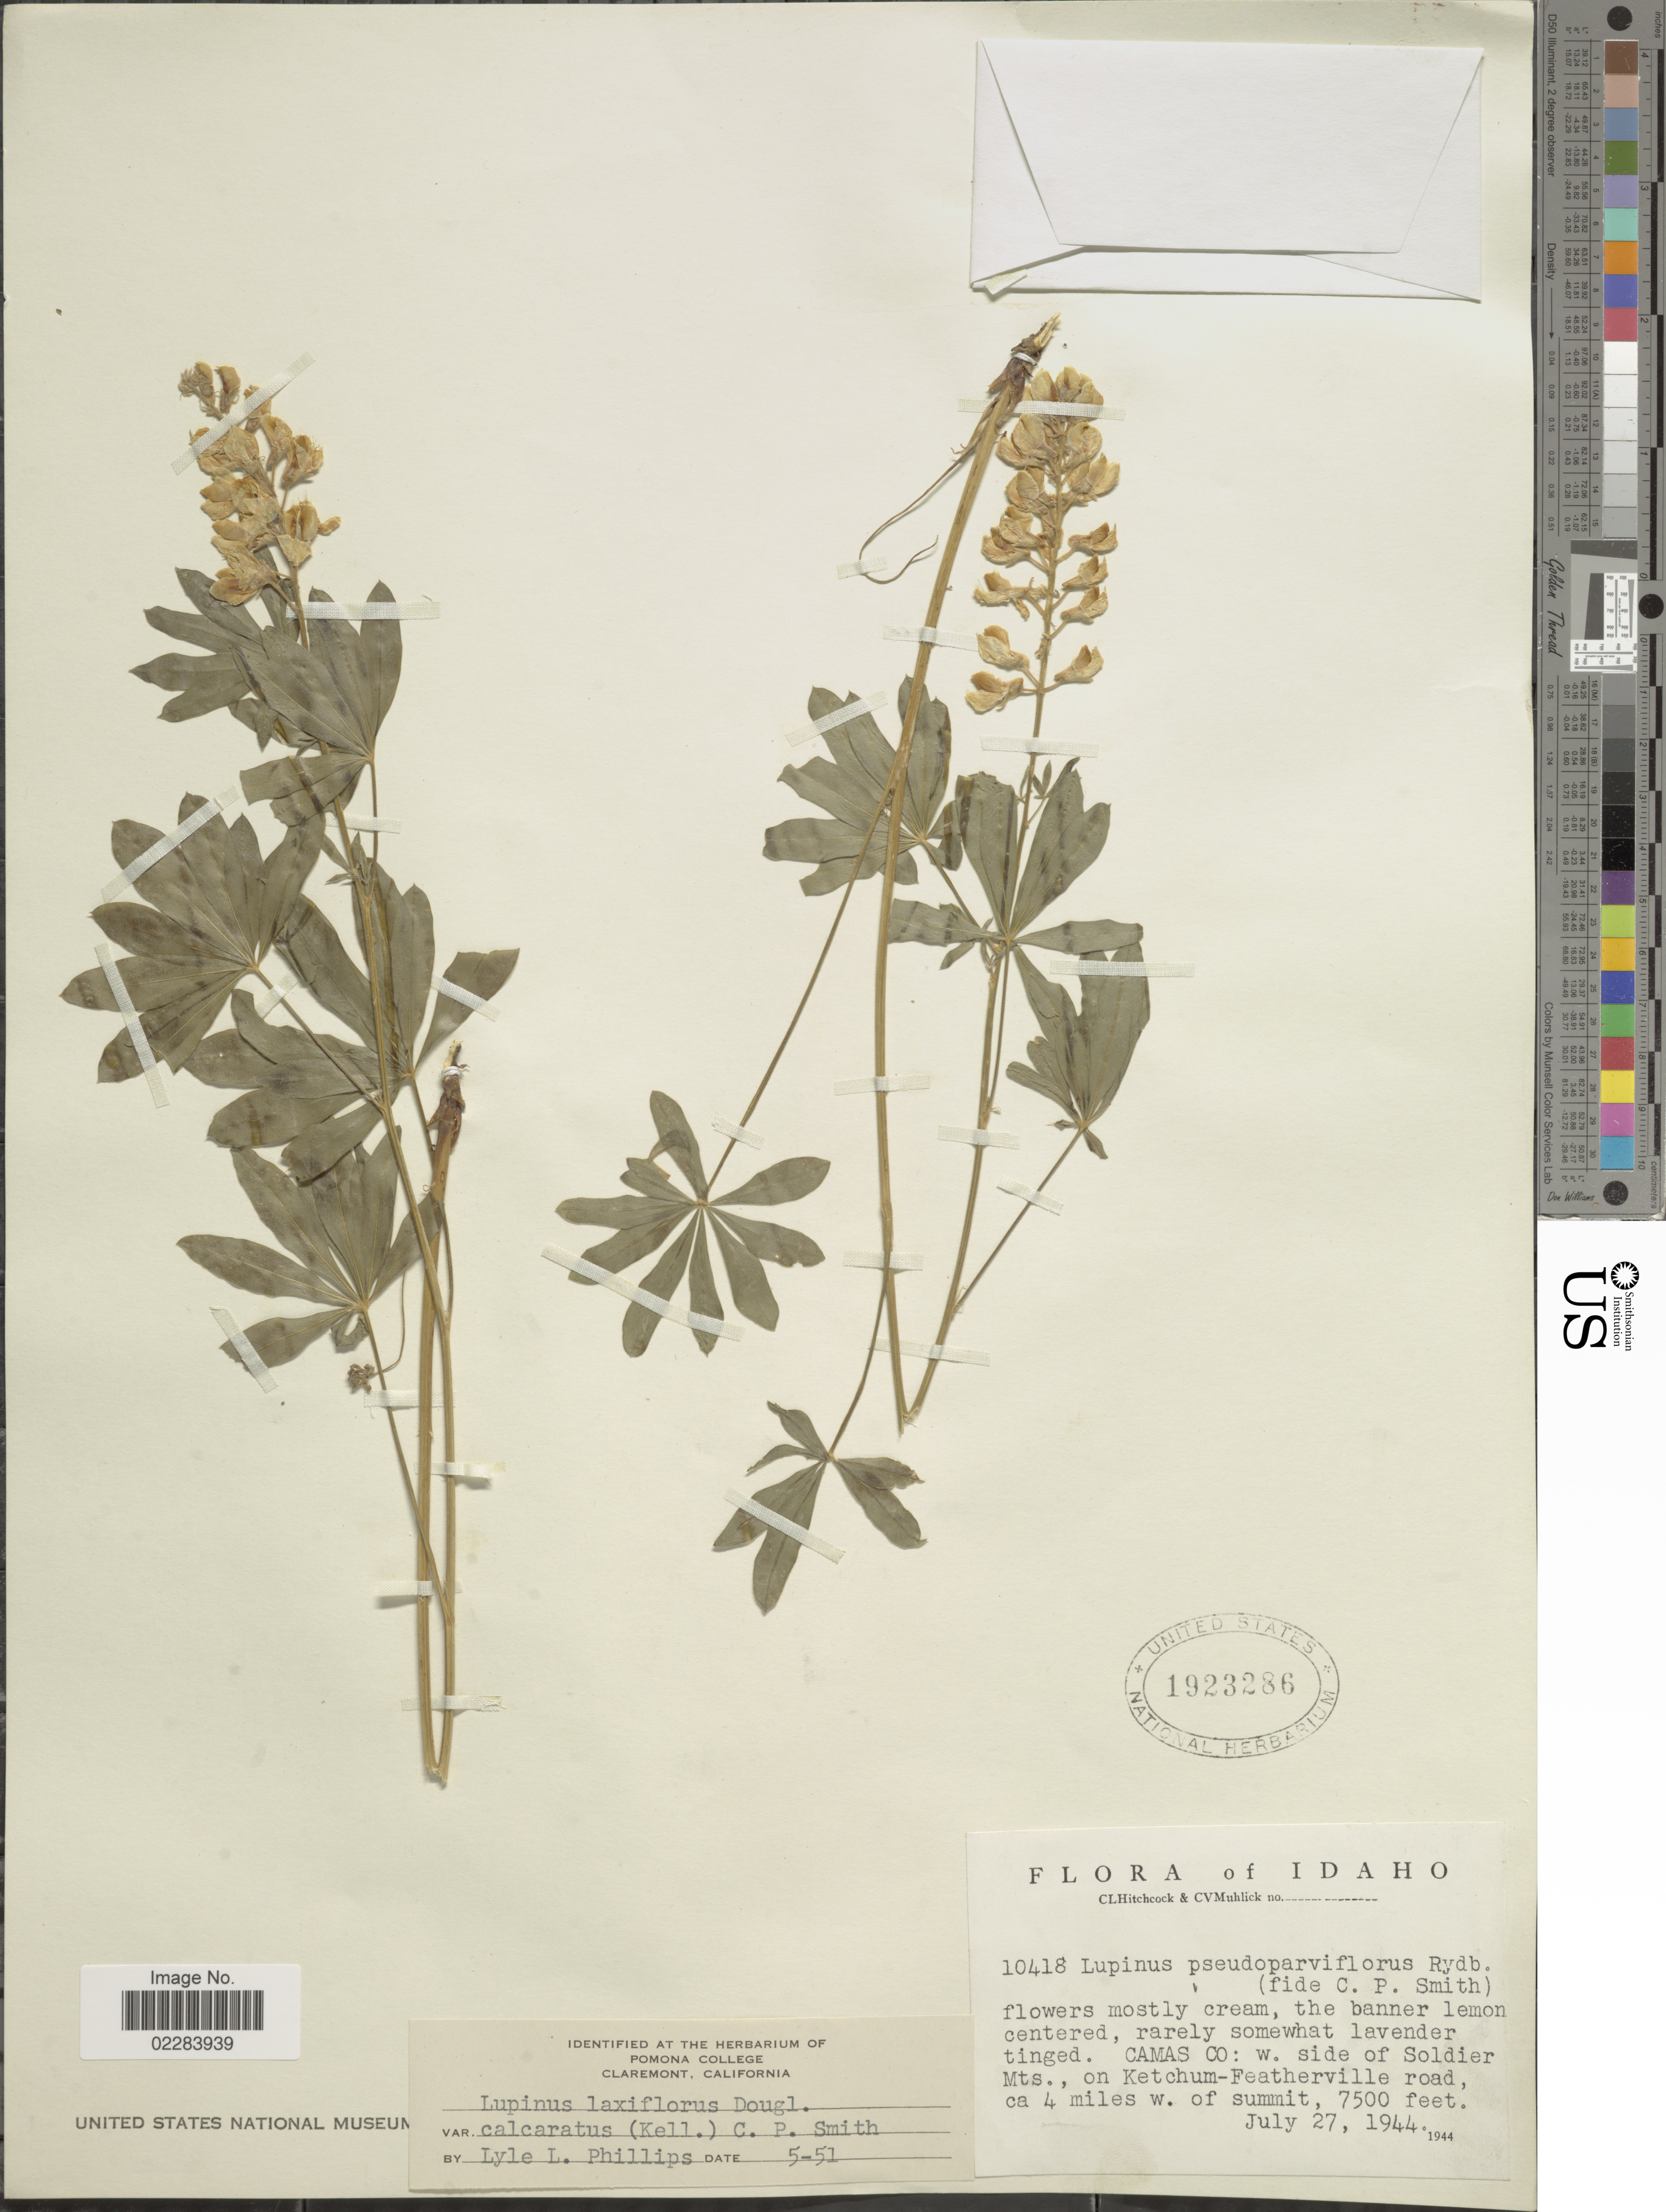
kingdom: Plantae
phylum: Tracheophyta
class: Magnoliopsida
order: Fabales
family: Fabaceae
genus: Lupinus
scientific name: Lupinus arbustus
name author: Lindl.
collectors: C. L. Hitchcock & C. V. Muhlick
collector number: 10418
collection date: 1944-07-27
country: United States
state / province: Idaho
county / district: Camas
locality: Camas Co.: w. side of Soldier Mts. , on Ketchum- Featherville road, ca 4 miles w. of summit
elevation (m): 2286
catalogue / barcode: US 1923286